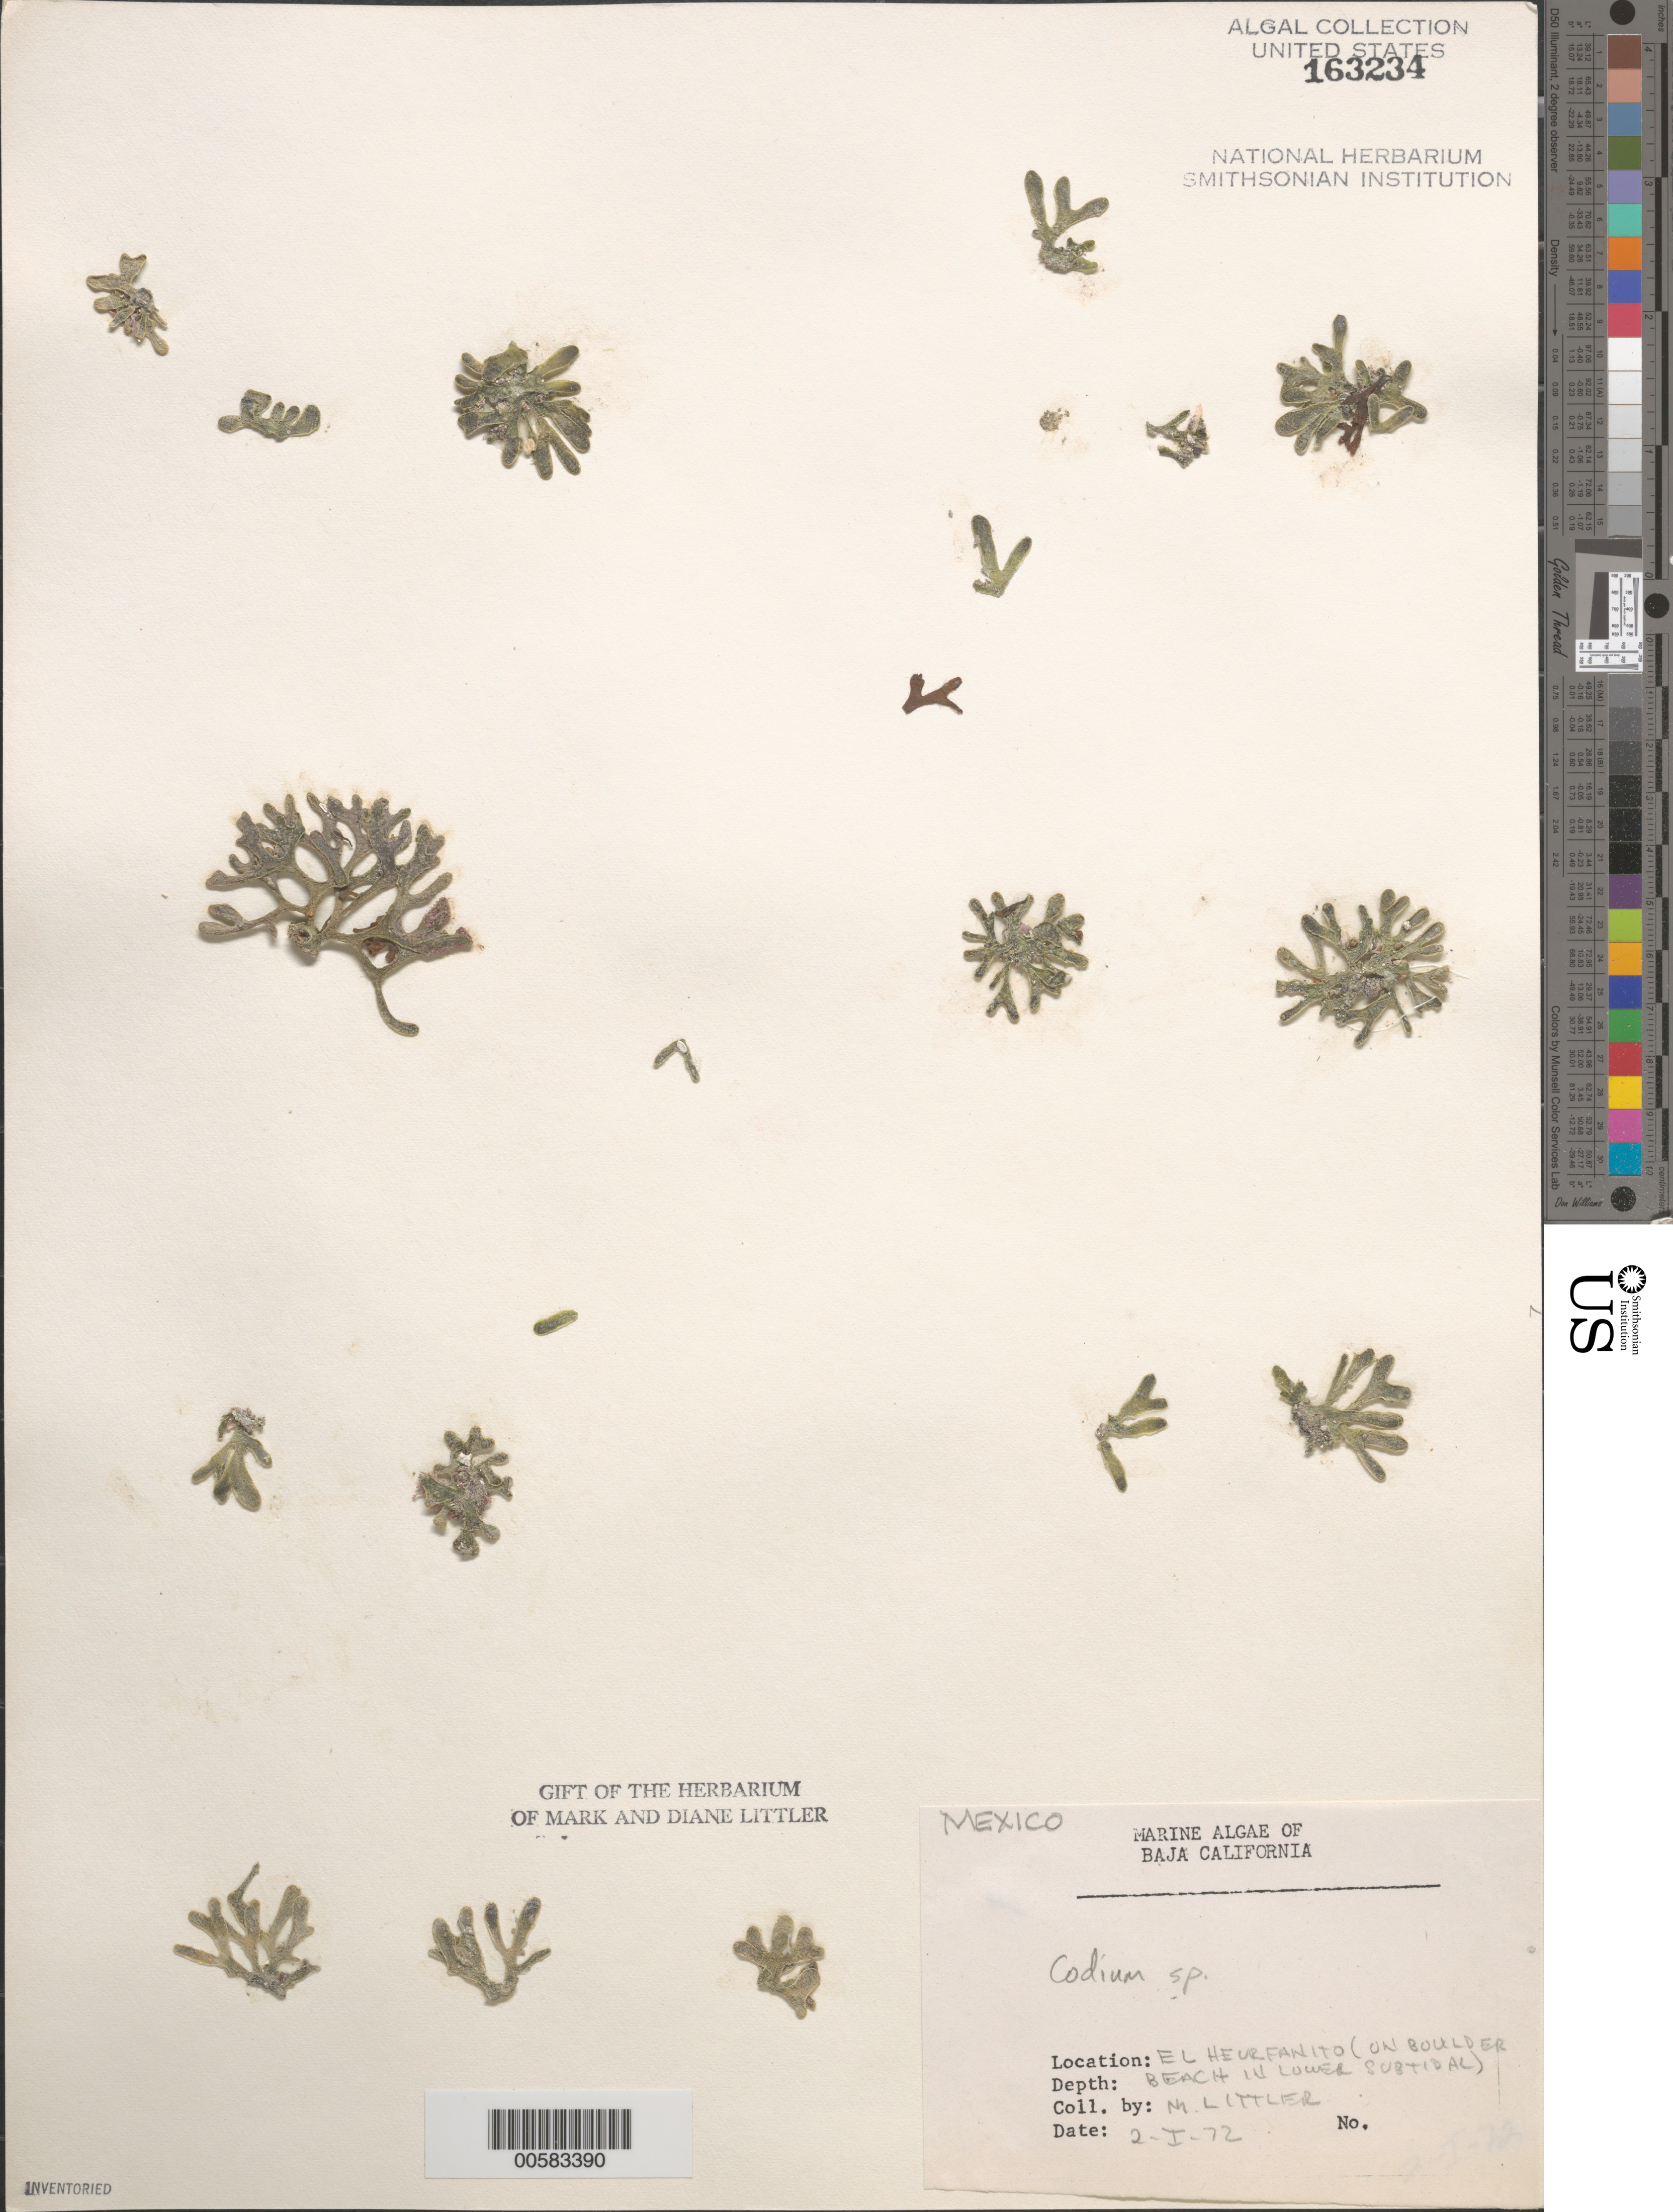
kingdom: Plantae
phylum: Chlorophyta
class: Ulvophyceae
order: Bryopsidales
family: Codiaceae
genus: Codium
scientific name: Codium sp.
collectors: M. M. Littler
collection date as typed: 02 Jan 1972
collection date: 1972-01-02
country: Mexico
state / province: Baja California Sur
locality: El Heurfanito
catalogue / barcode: US 163234